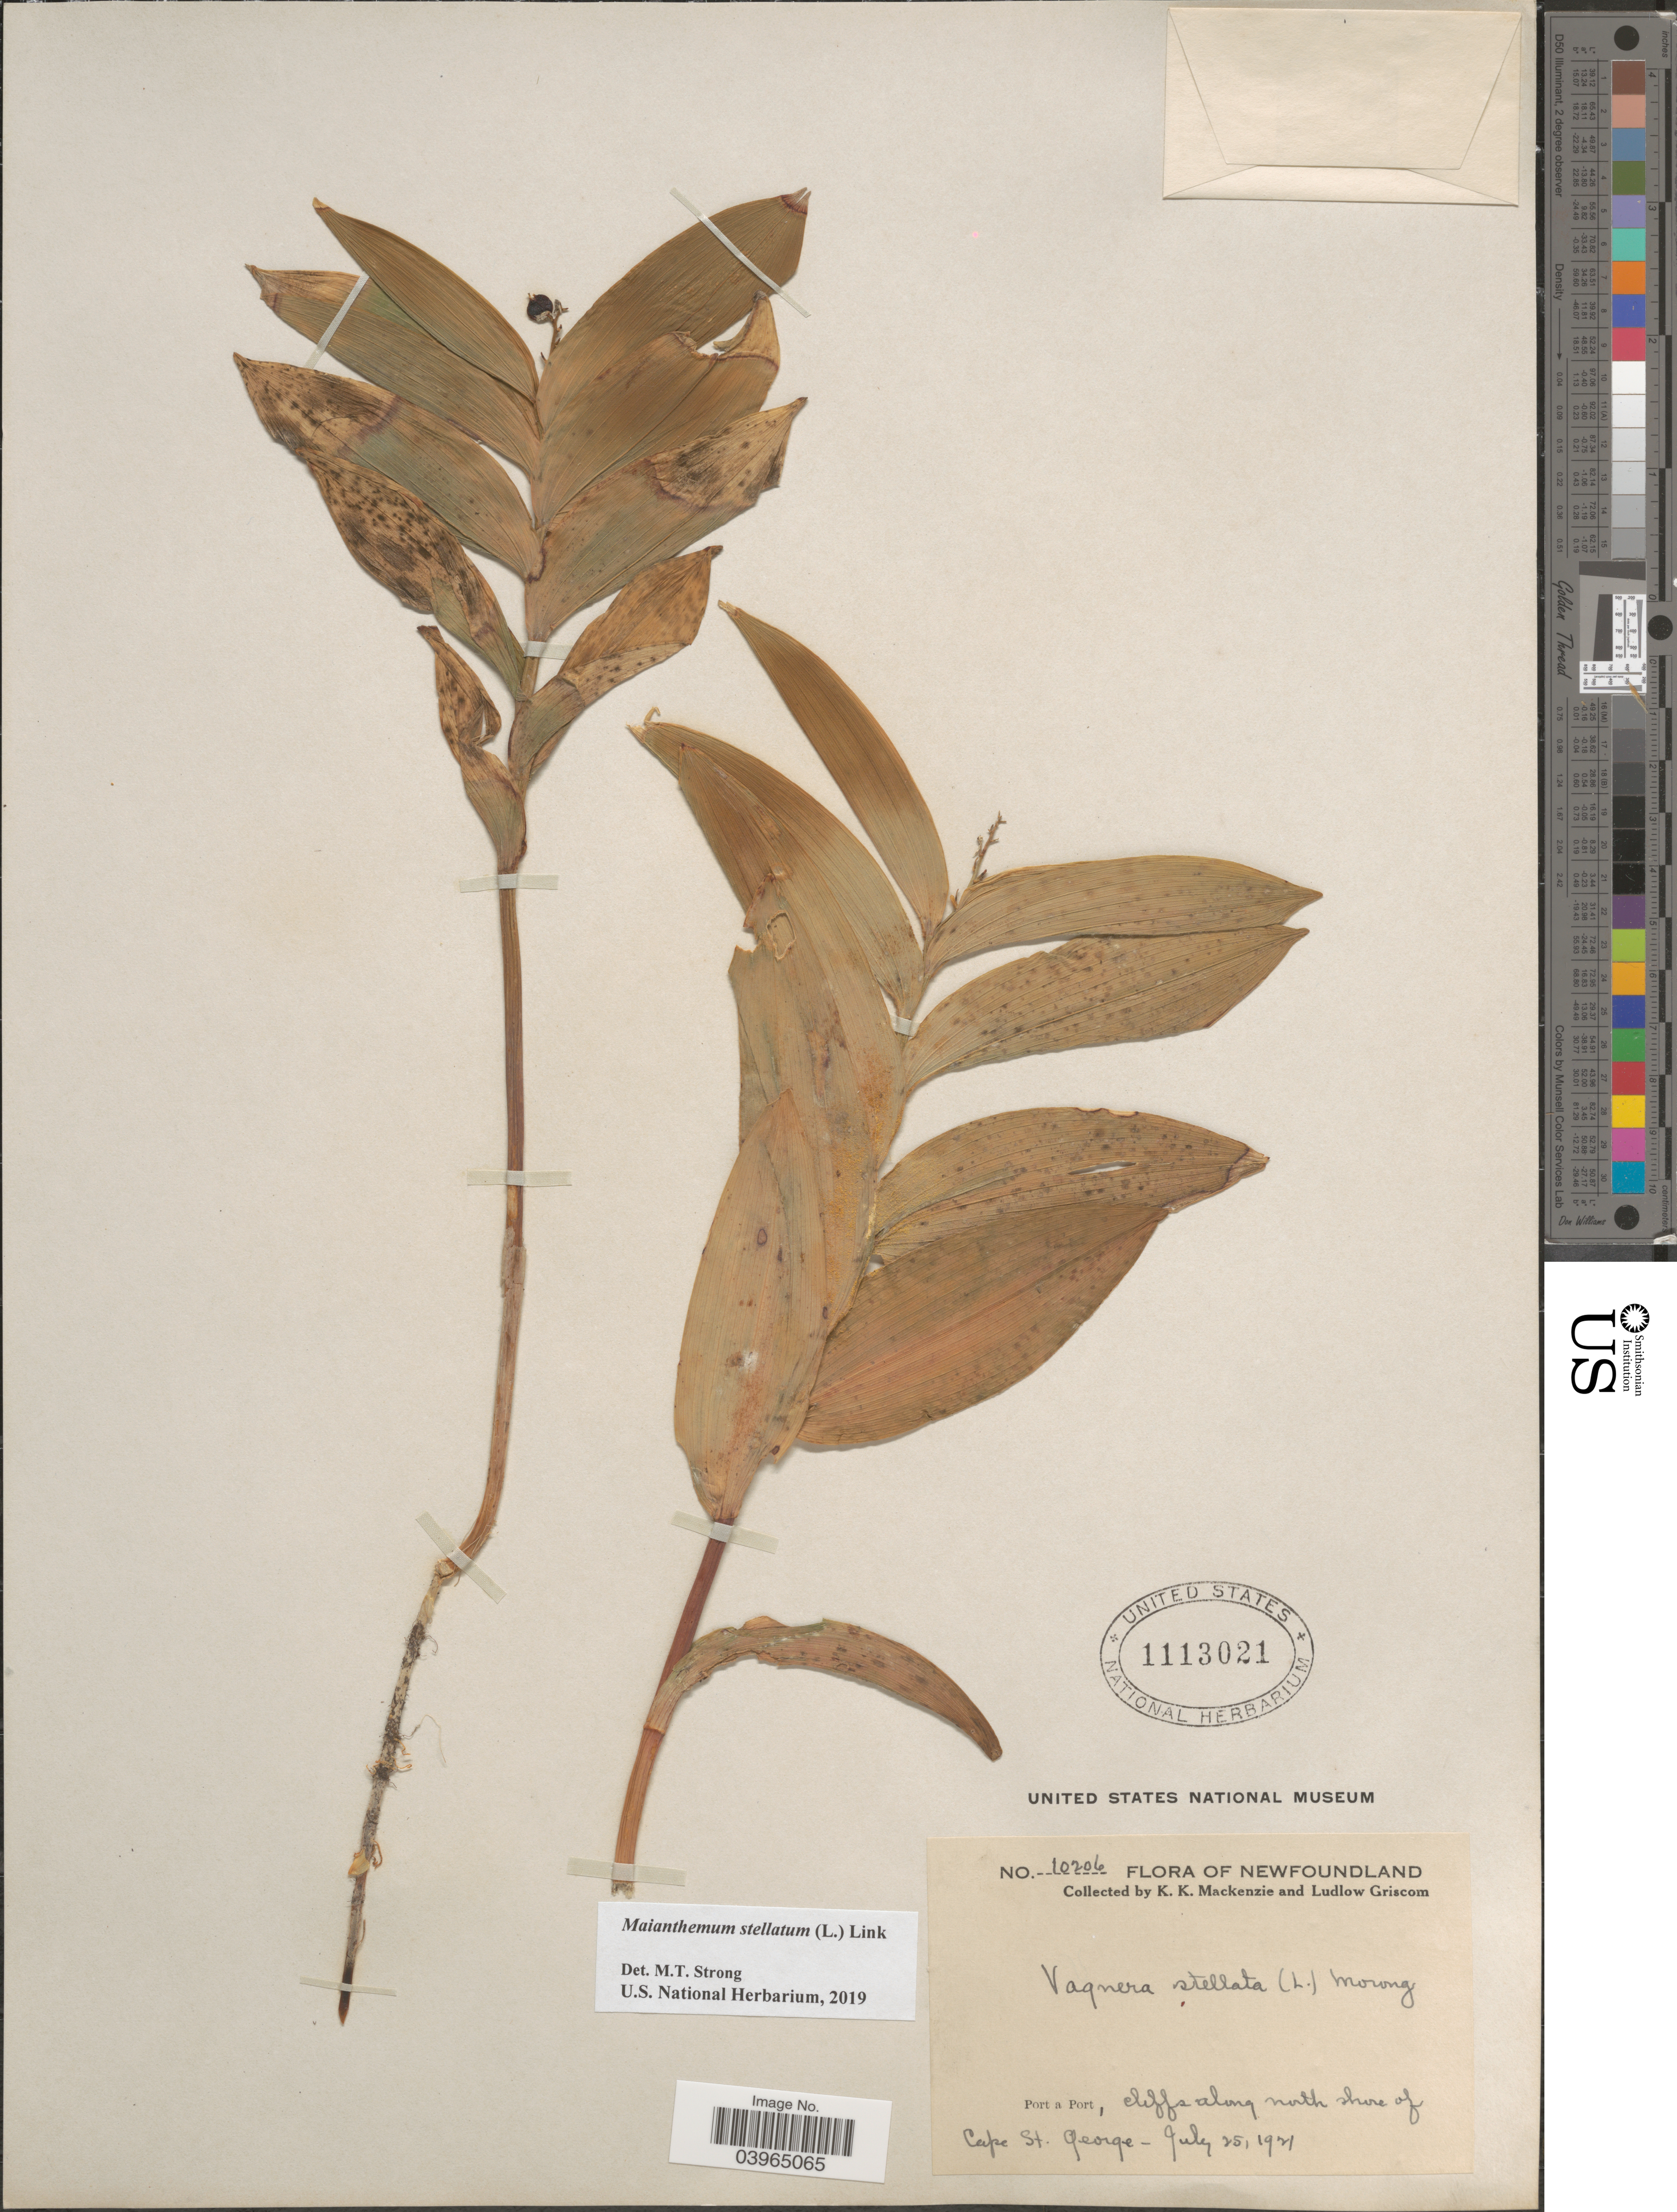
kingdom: Plantae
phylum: Tracheophyta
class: Liliopsida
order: Asparagales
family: Asparagaceae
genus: Maianthemum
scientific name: Maianthemum stellatum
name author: (L.) Link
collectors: K. K. Mackenzie & L. Griscom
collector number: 10206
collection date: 1921-07-25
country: Canada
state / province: Newfoundland and Labrador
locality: Port a Port, cliffs along north shore of Cape St. George.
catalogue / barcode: US 1113021